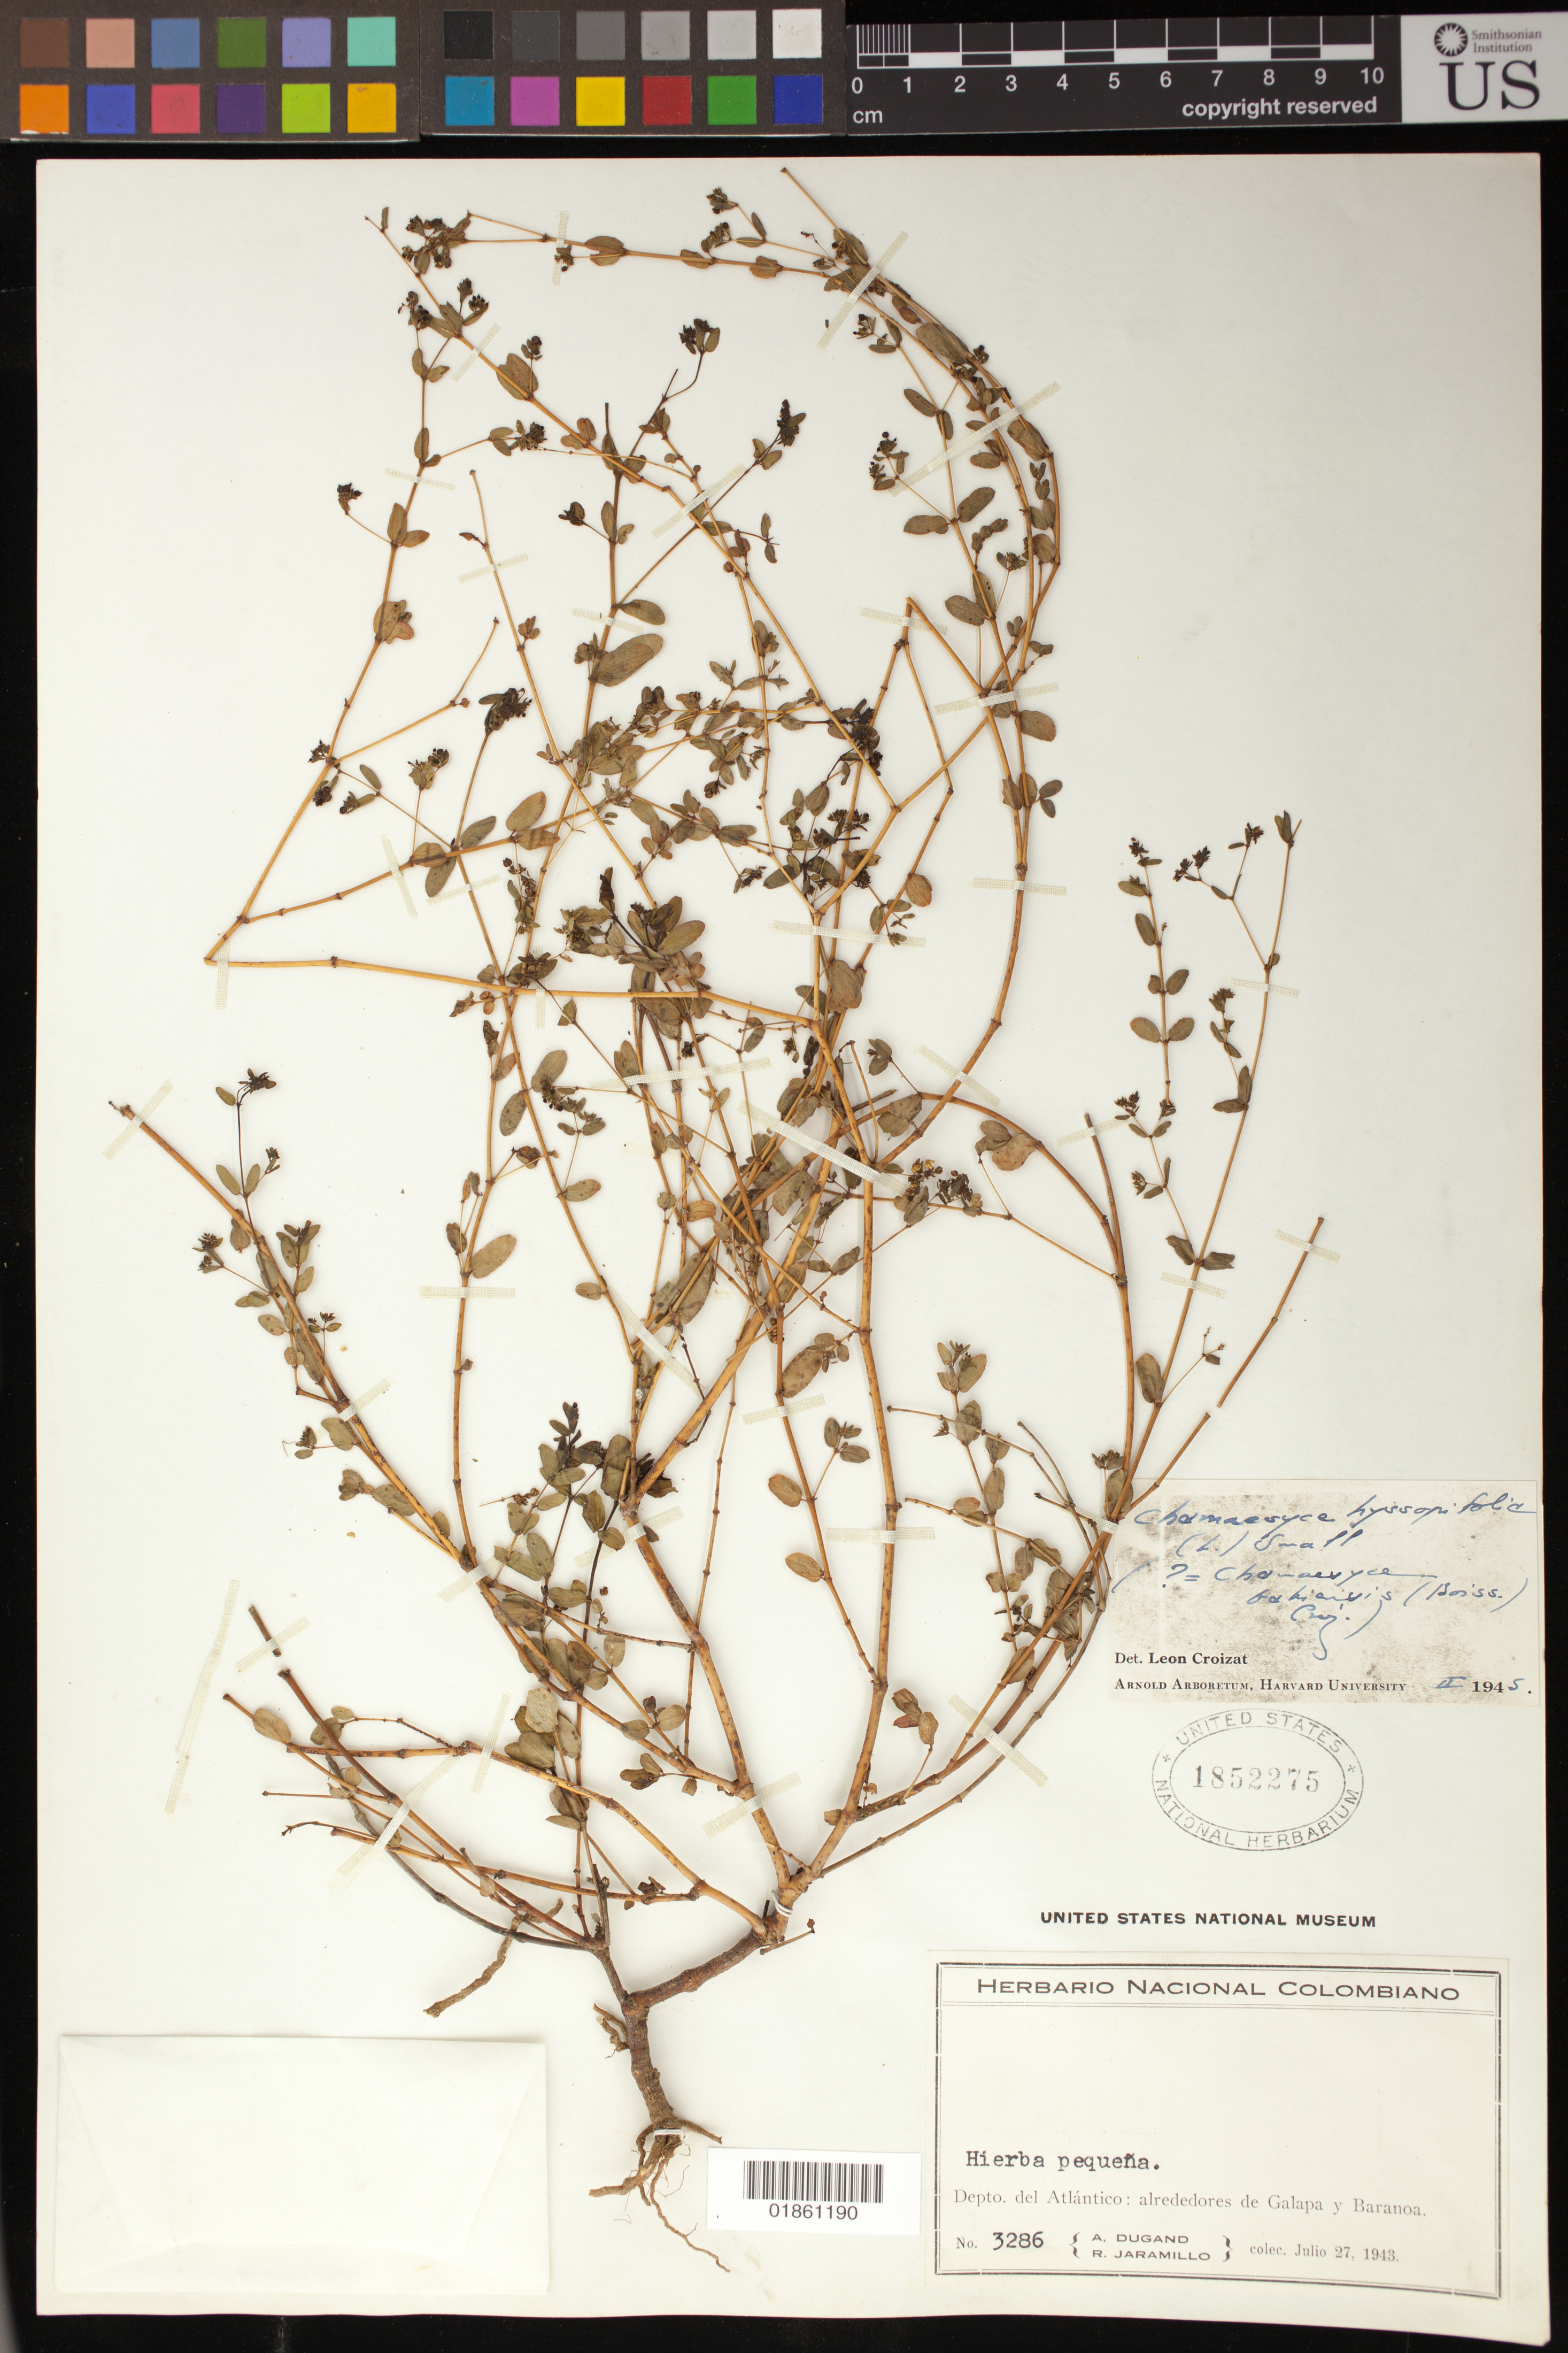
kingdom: Plantae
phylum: Tracheophyta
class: Magnoliopsida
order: Malpighiales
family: Euphorbiaceae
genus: Euphorbia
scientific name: Euphorbia hyssopifolia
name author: L.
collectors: A. Dugand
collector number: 3286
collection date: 1943-07-27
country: Colombia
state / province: Atlántico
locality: alrededores de Galapa y Baranona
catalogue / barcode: US 1852275